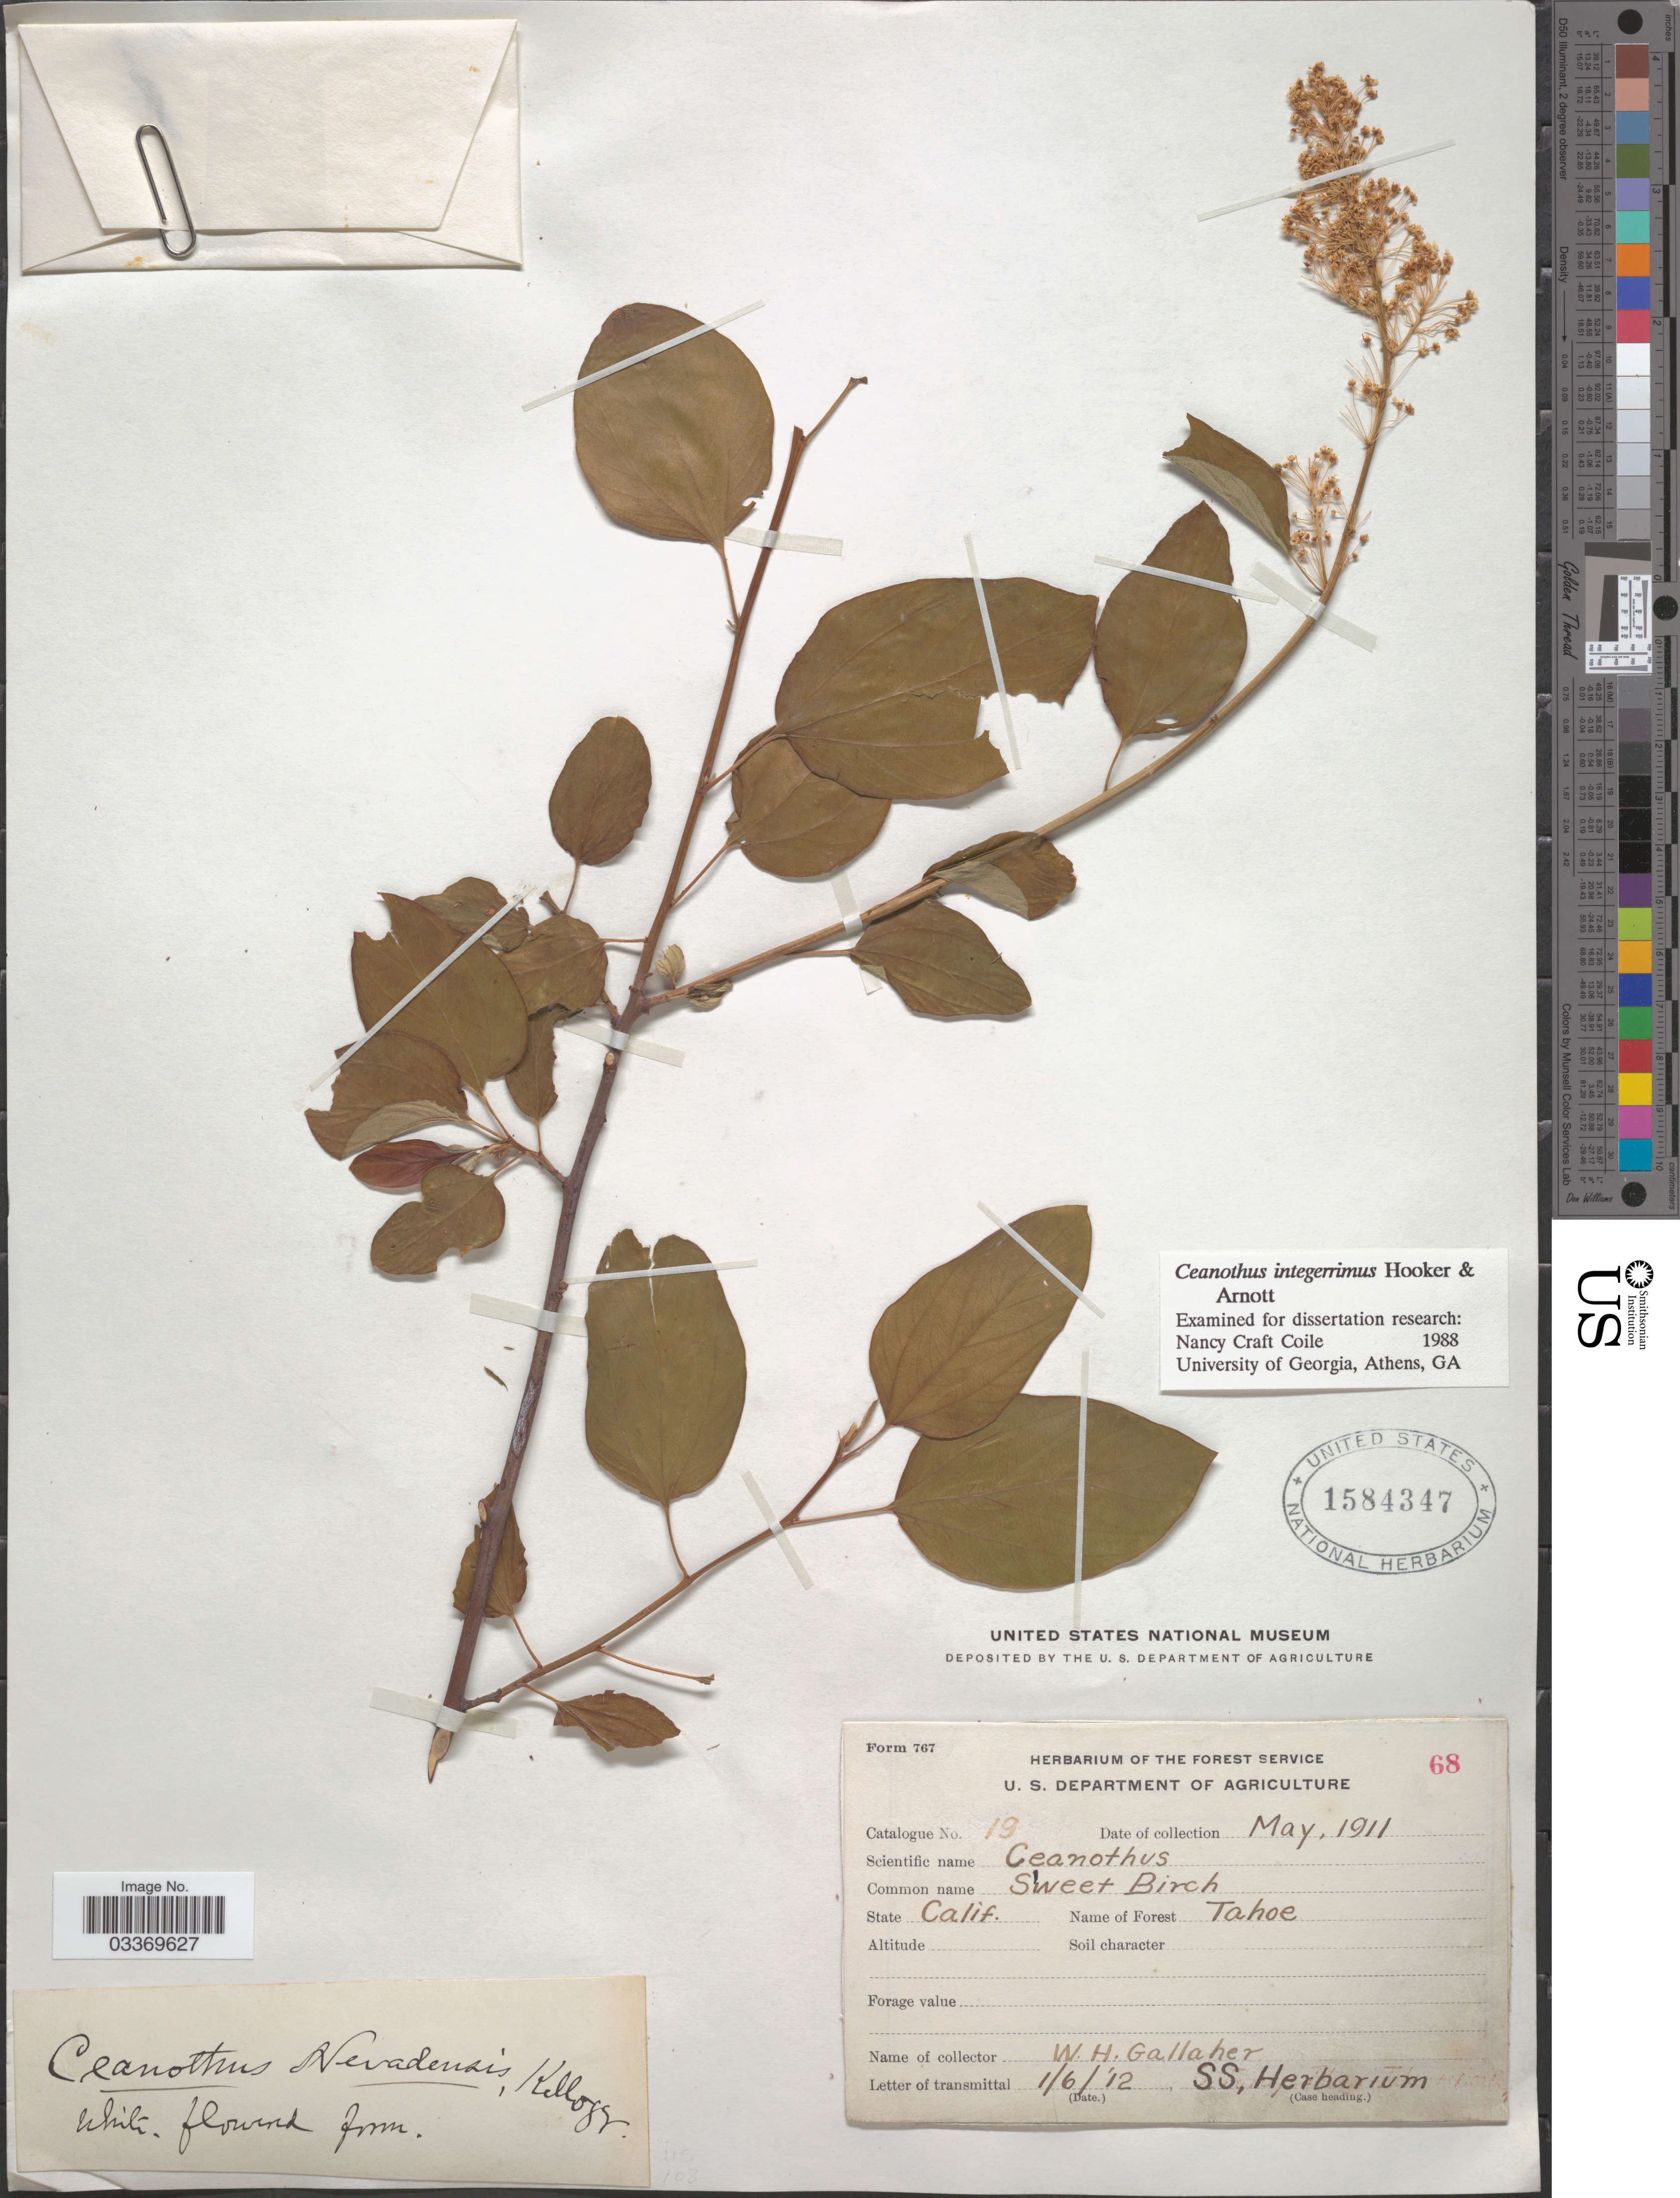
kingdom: Plantae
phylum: Tracheophyta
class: Magnoliopsida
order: Rosales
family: Rhamnaceae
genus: Ceanothus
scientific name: Ceanothus integerrimus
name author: Hook. & Arn.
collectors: W. Gallaher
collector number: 68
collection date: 1911-05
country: United States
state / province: California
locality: Name of Forest Tahoe.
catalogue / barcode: US 1584347